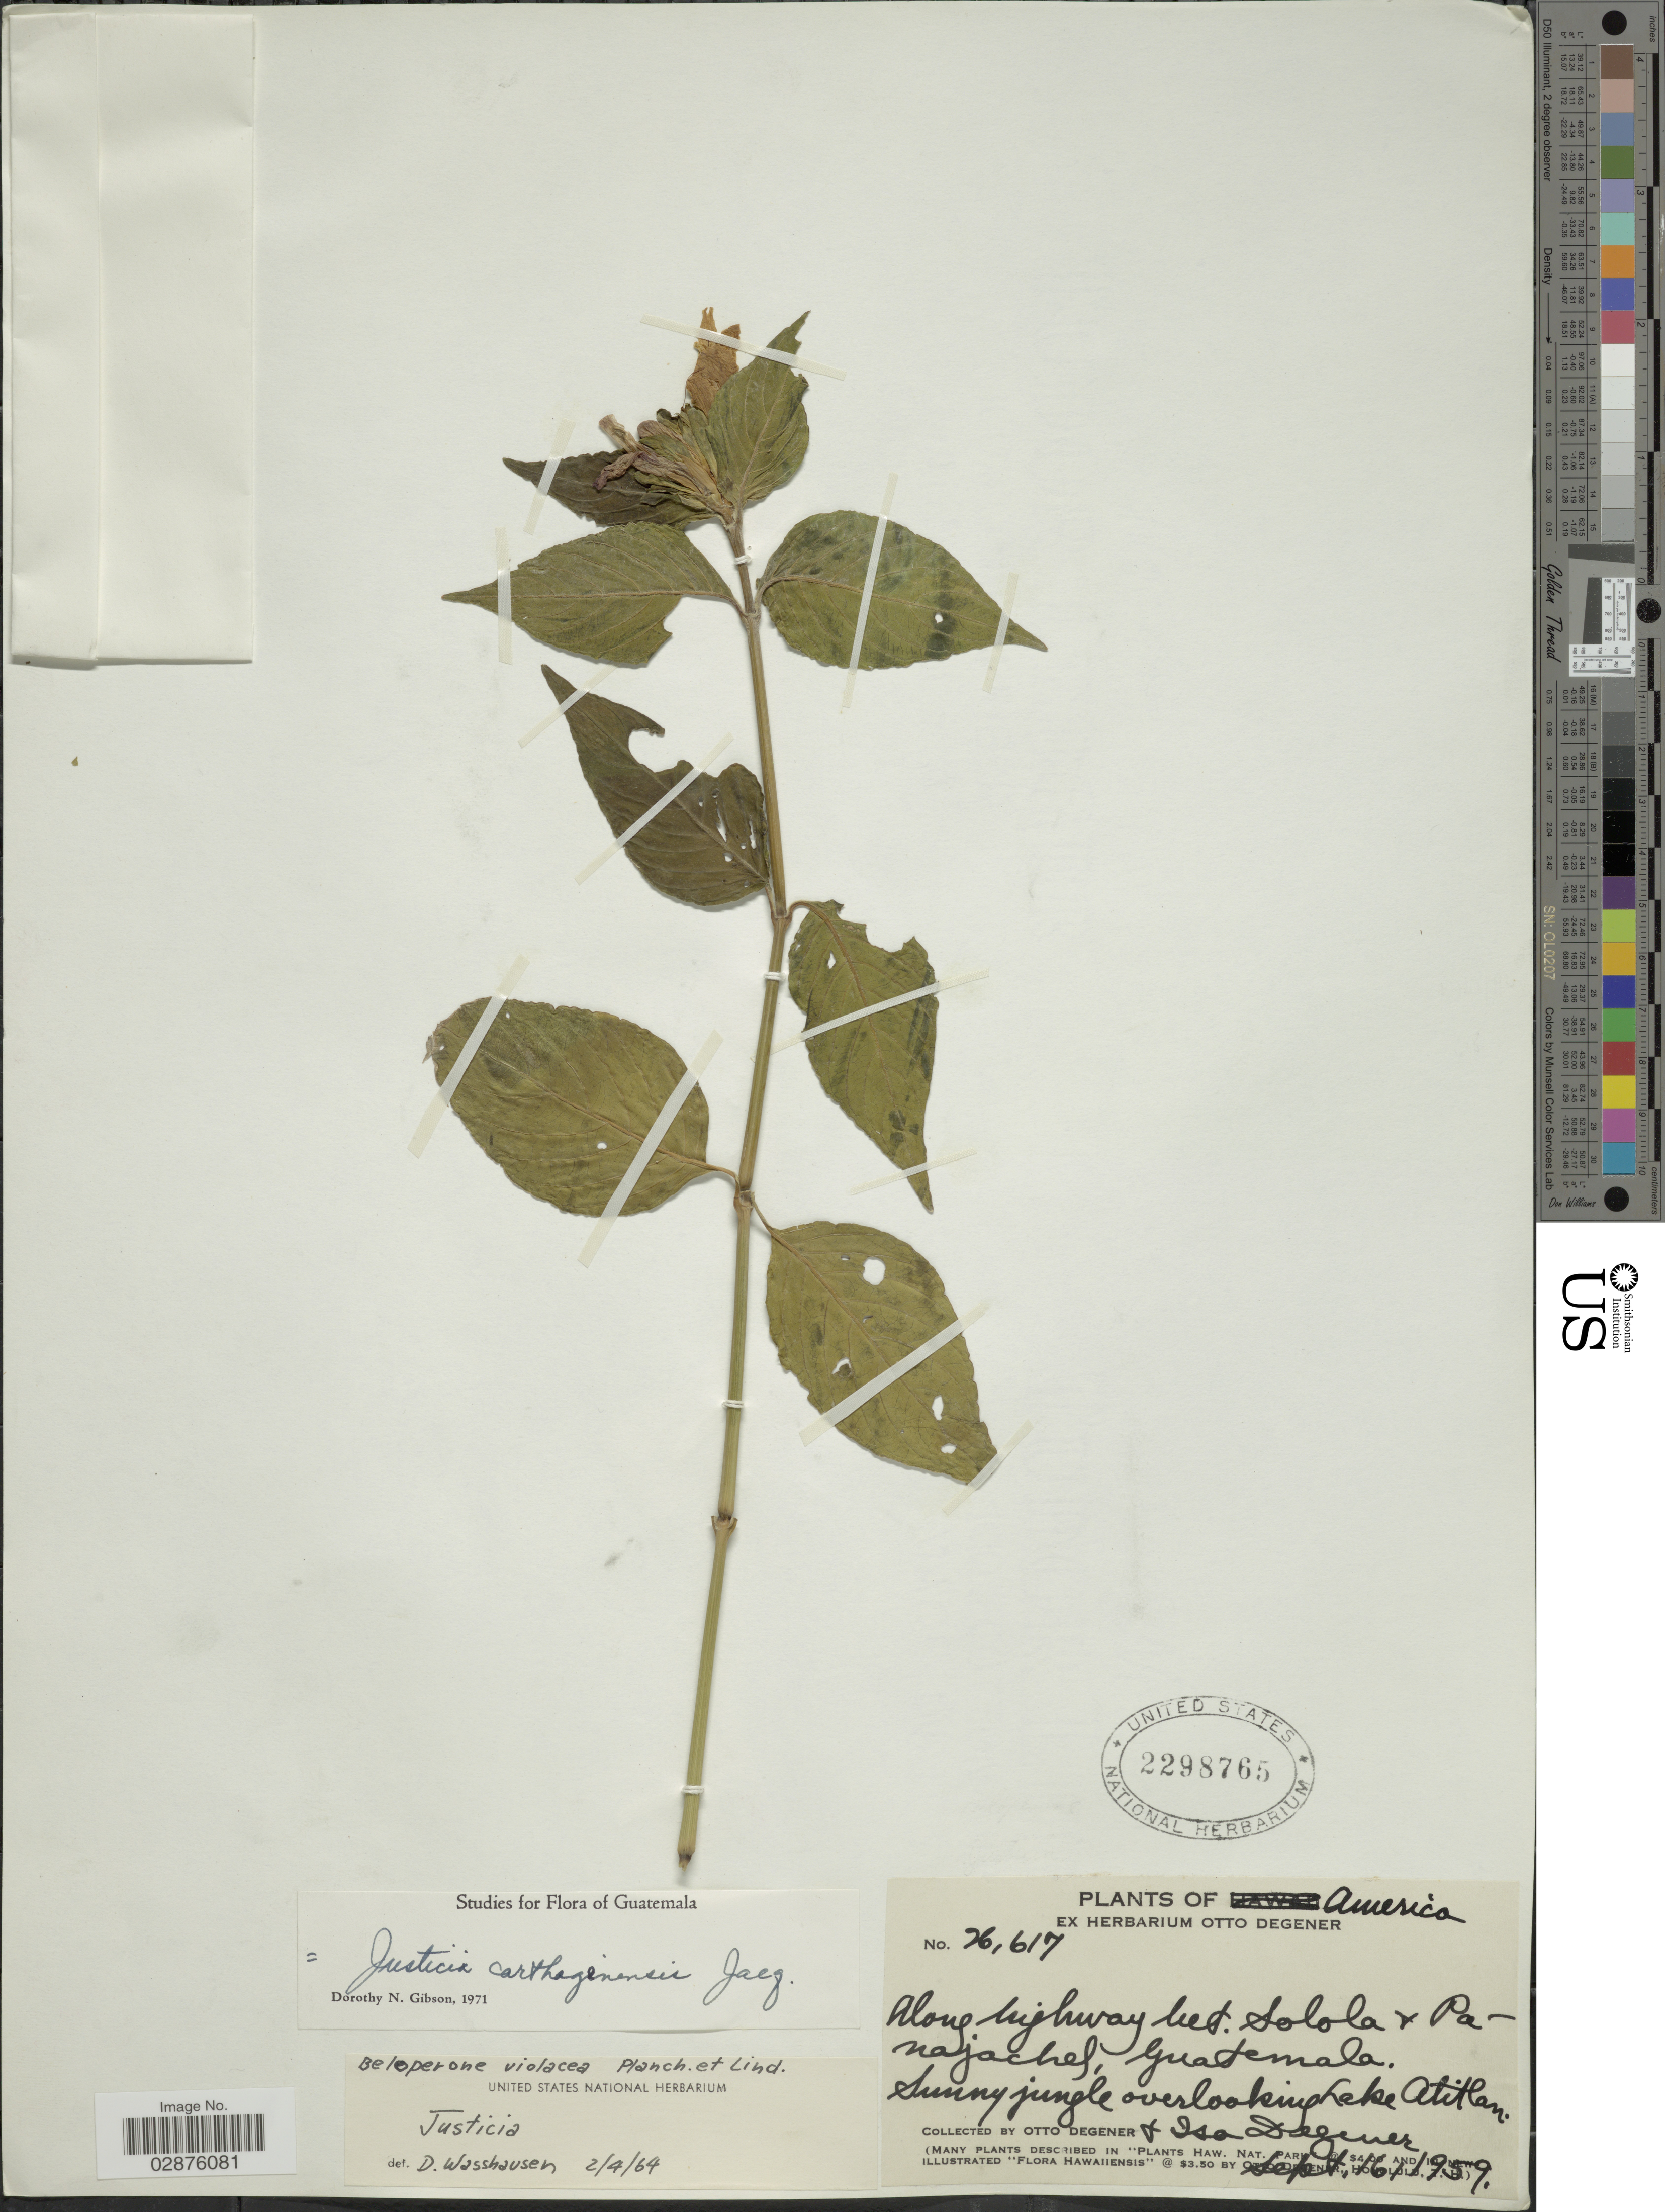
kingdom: Plantae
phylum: Tracheophyta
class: Magnoliopsida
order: Lamiales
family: Acanthaceae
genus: Justicia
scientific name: Justicia carthaginensis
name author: Jacq.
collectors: O. Degener & I. Degener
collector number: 26617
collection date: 1959-09-16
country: Guatemala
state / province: Sololá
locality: Along highway bet. Solola & Panajachel, Sunny jungle overlooking Lake Atitlan.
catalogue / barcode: US 2298765